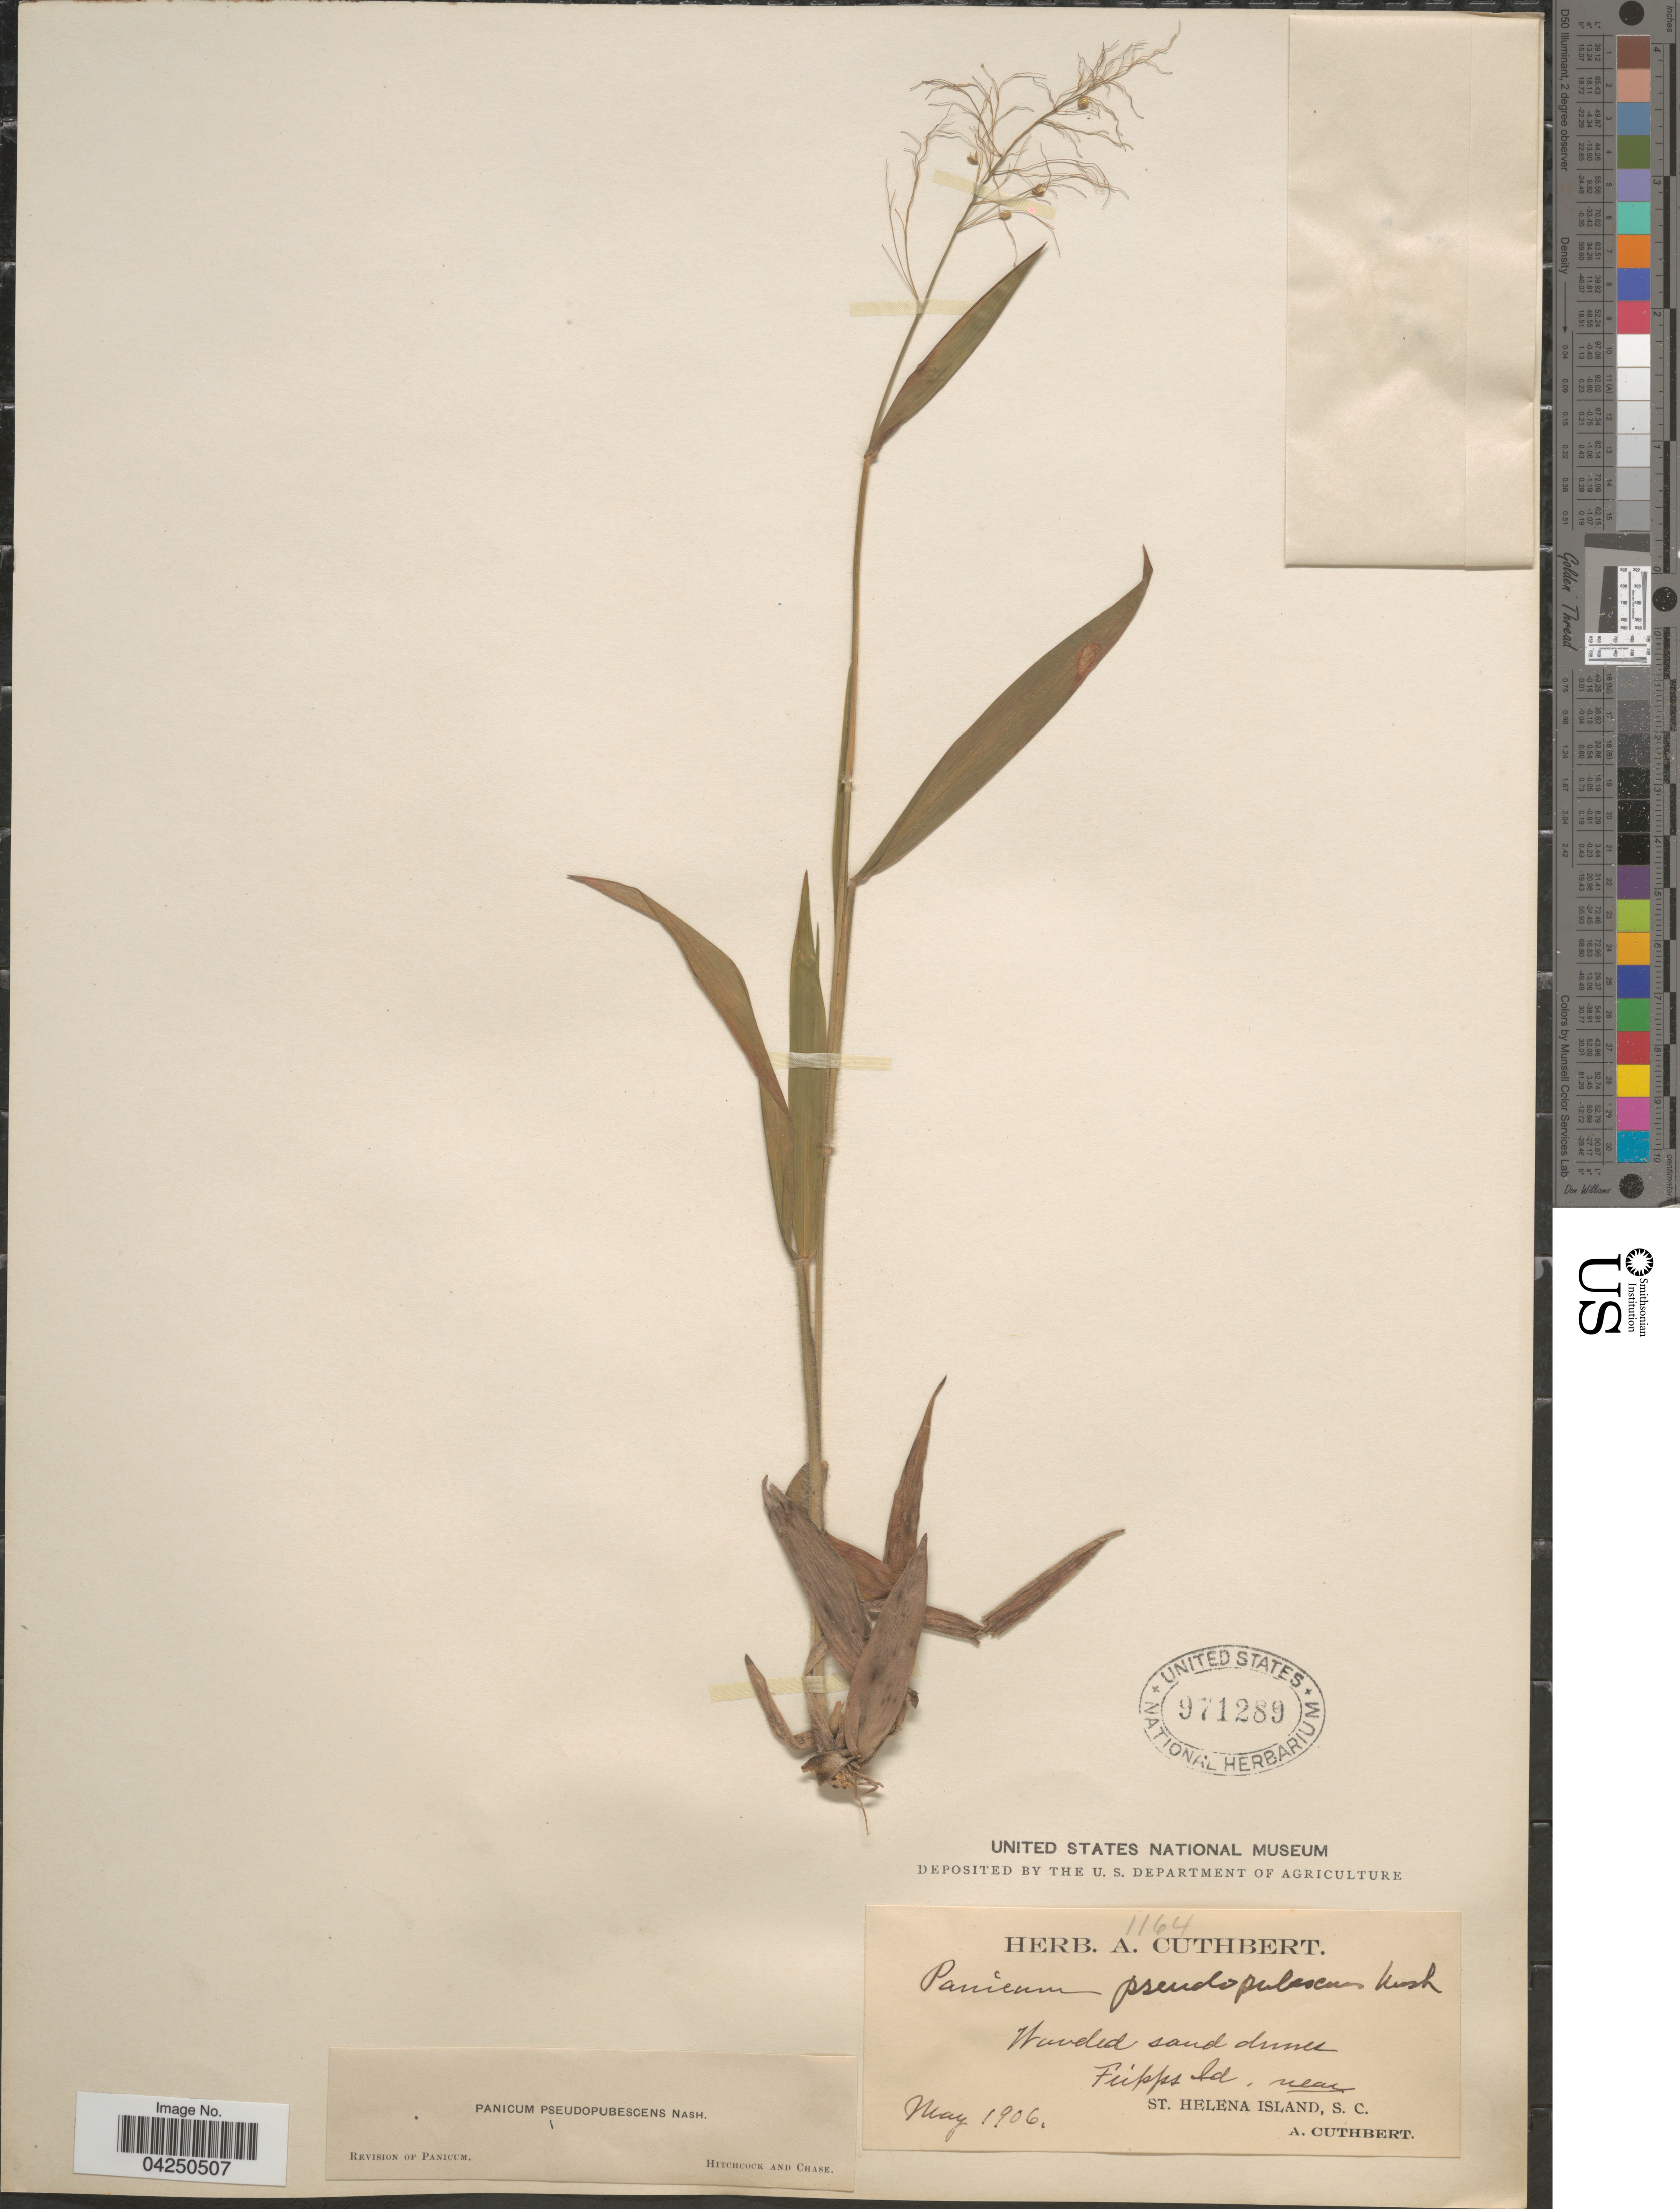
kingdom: Plantae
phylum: Tracheophyta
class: Liliopsida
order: Poales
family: Poaceae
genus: Dichanthelium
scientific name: Dichanthelium acuminatum var. acuminatum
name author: (Sw.) Gould & C.A. Clark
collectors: A. Cuthbert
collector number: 1164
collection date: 1906-05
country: United States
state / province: South Carolina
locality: Flipps Id, near St. Helena Island.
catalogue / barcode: US 971289